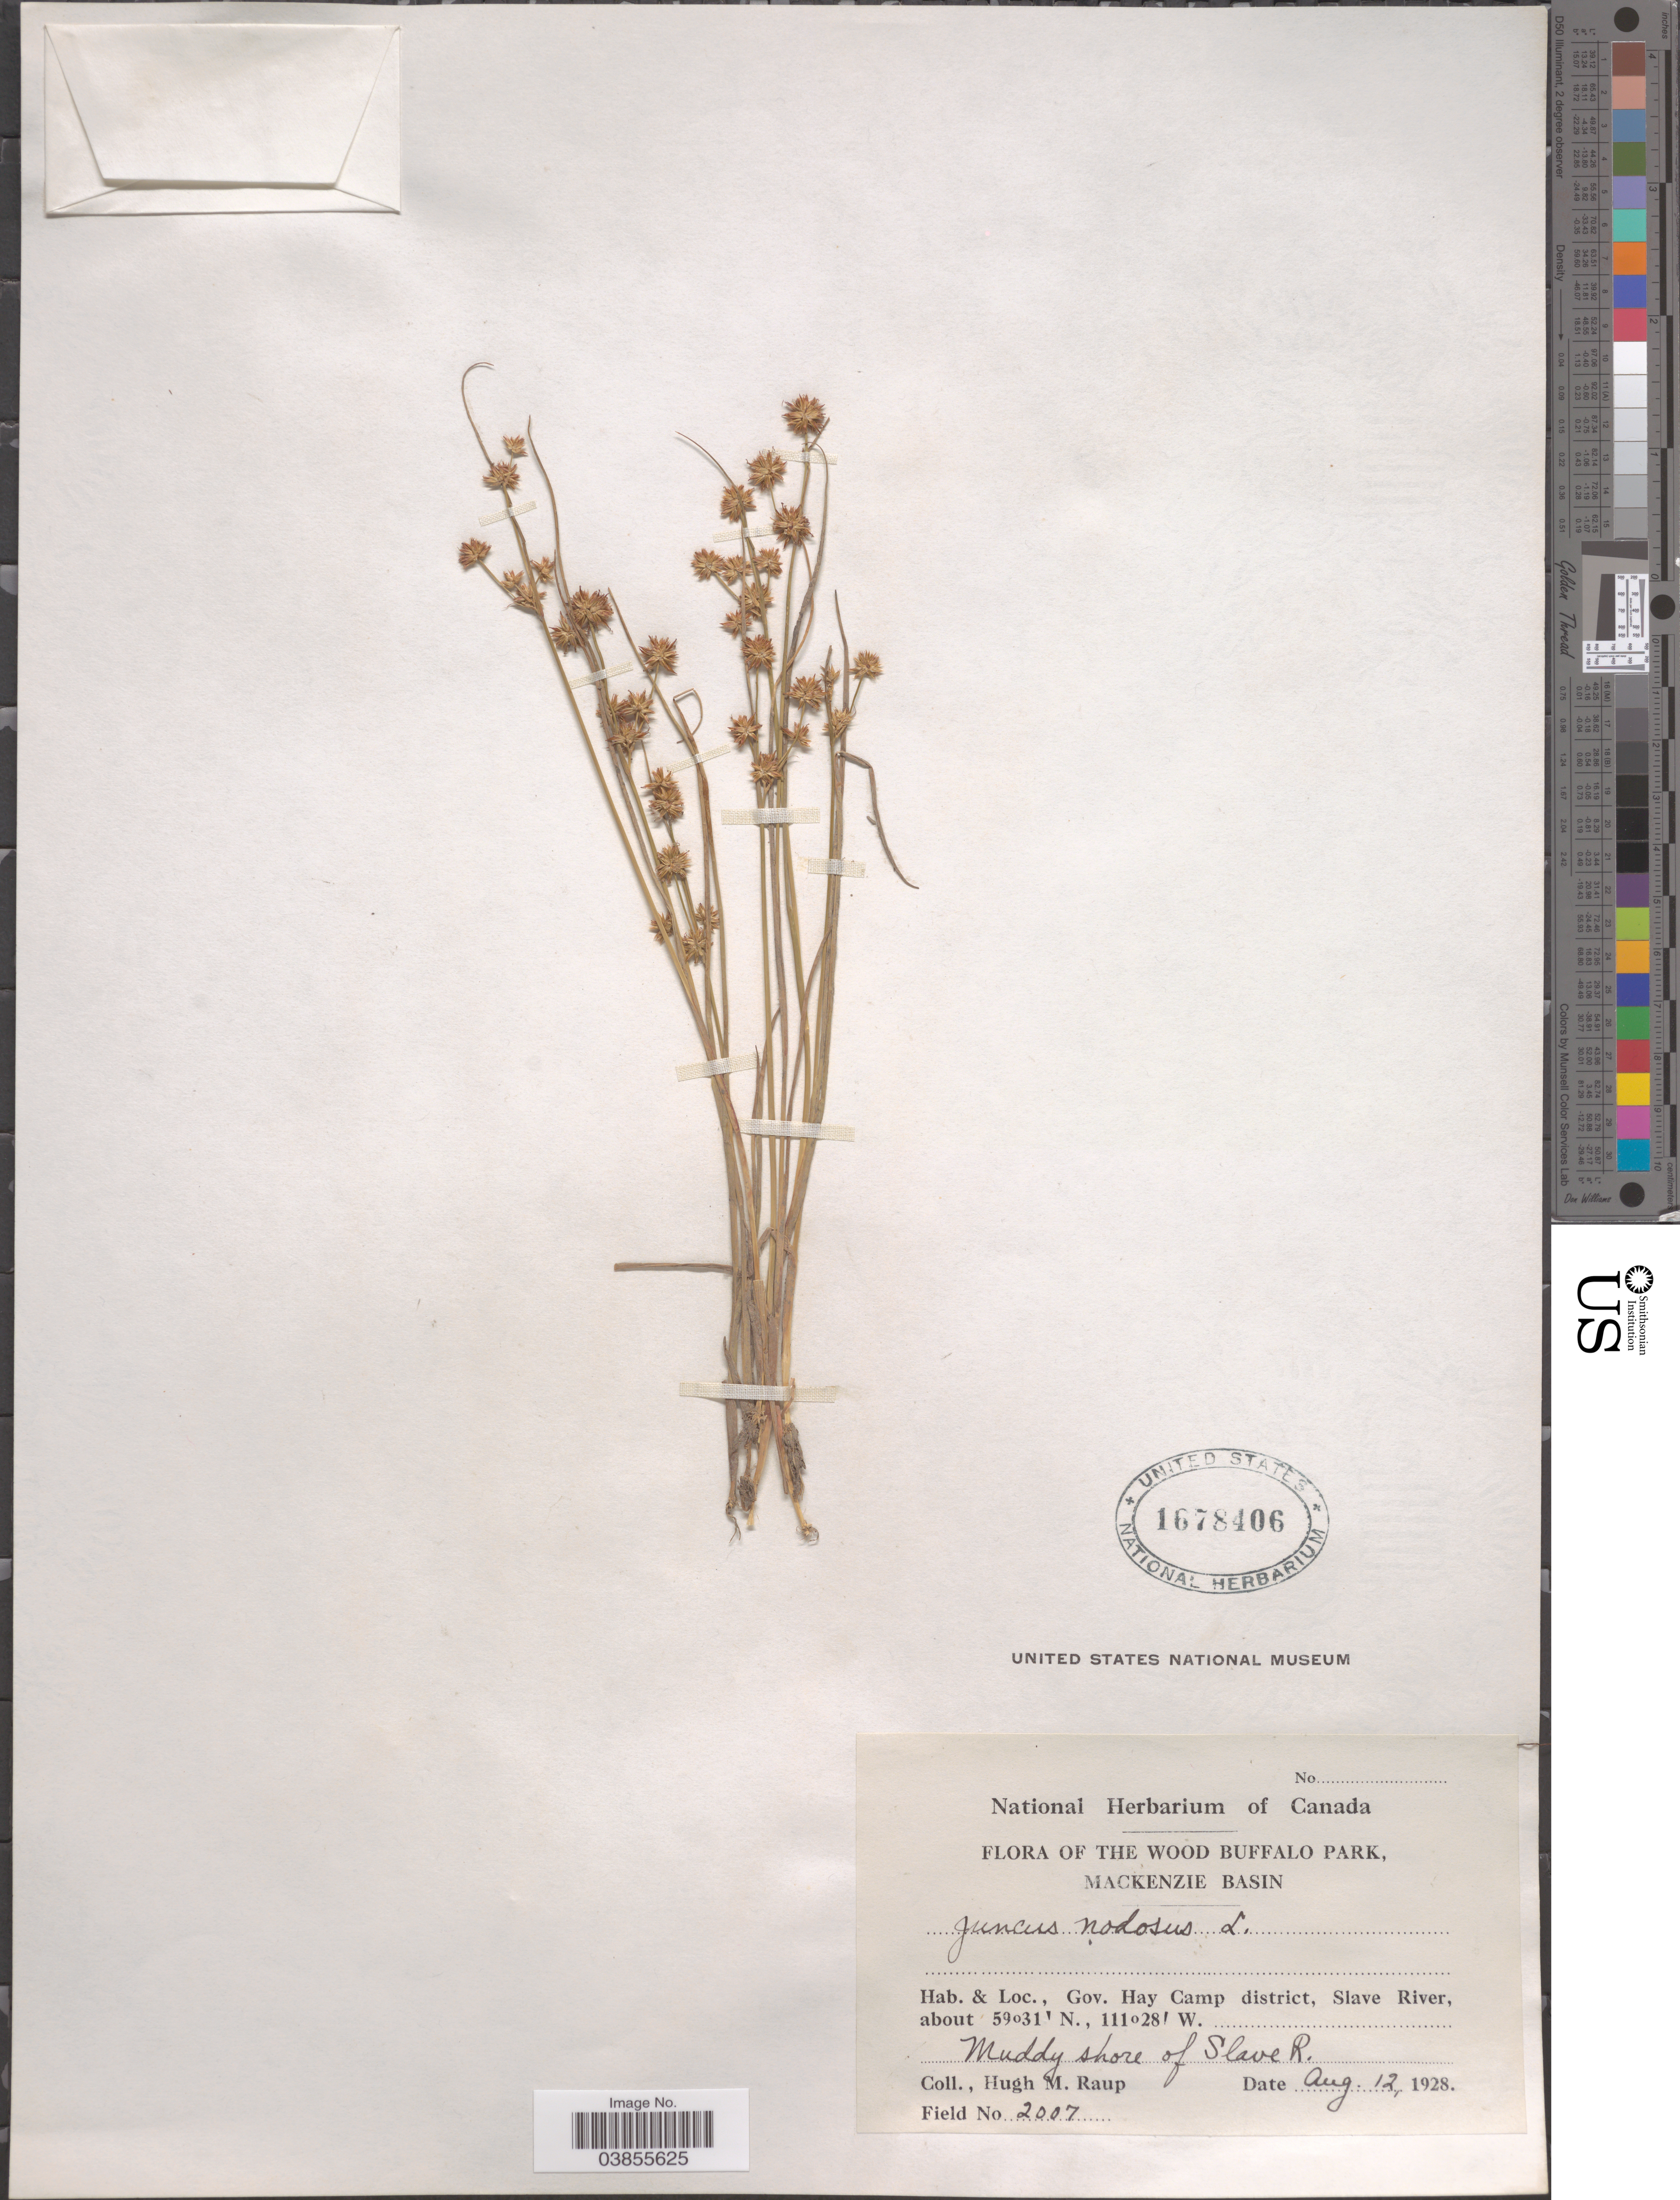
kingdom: Plantae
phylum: Tracheophyta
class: Liliopsida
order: Poales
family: Juncaceae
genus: Juncus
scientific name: Juncus nodosus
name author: L.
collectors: H. Raup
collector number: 2007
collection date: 1928-08-12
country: Canada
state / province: Northwest Territories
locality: Wood Buffalo Park, Mackenzie Basin. Gov. Hay Camp district, Slave River. Muddy shore of Slove R.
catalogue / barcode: US 1678406